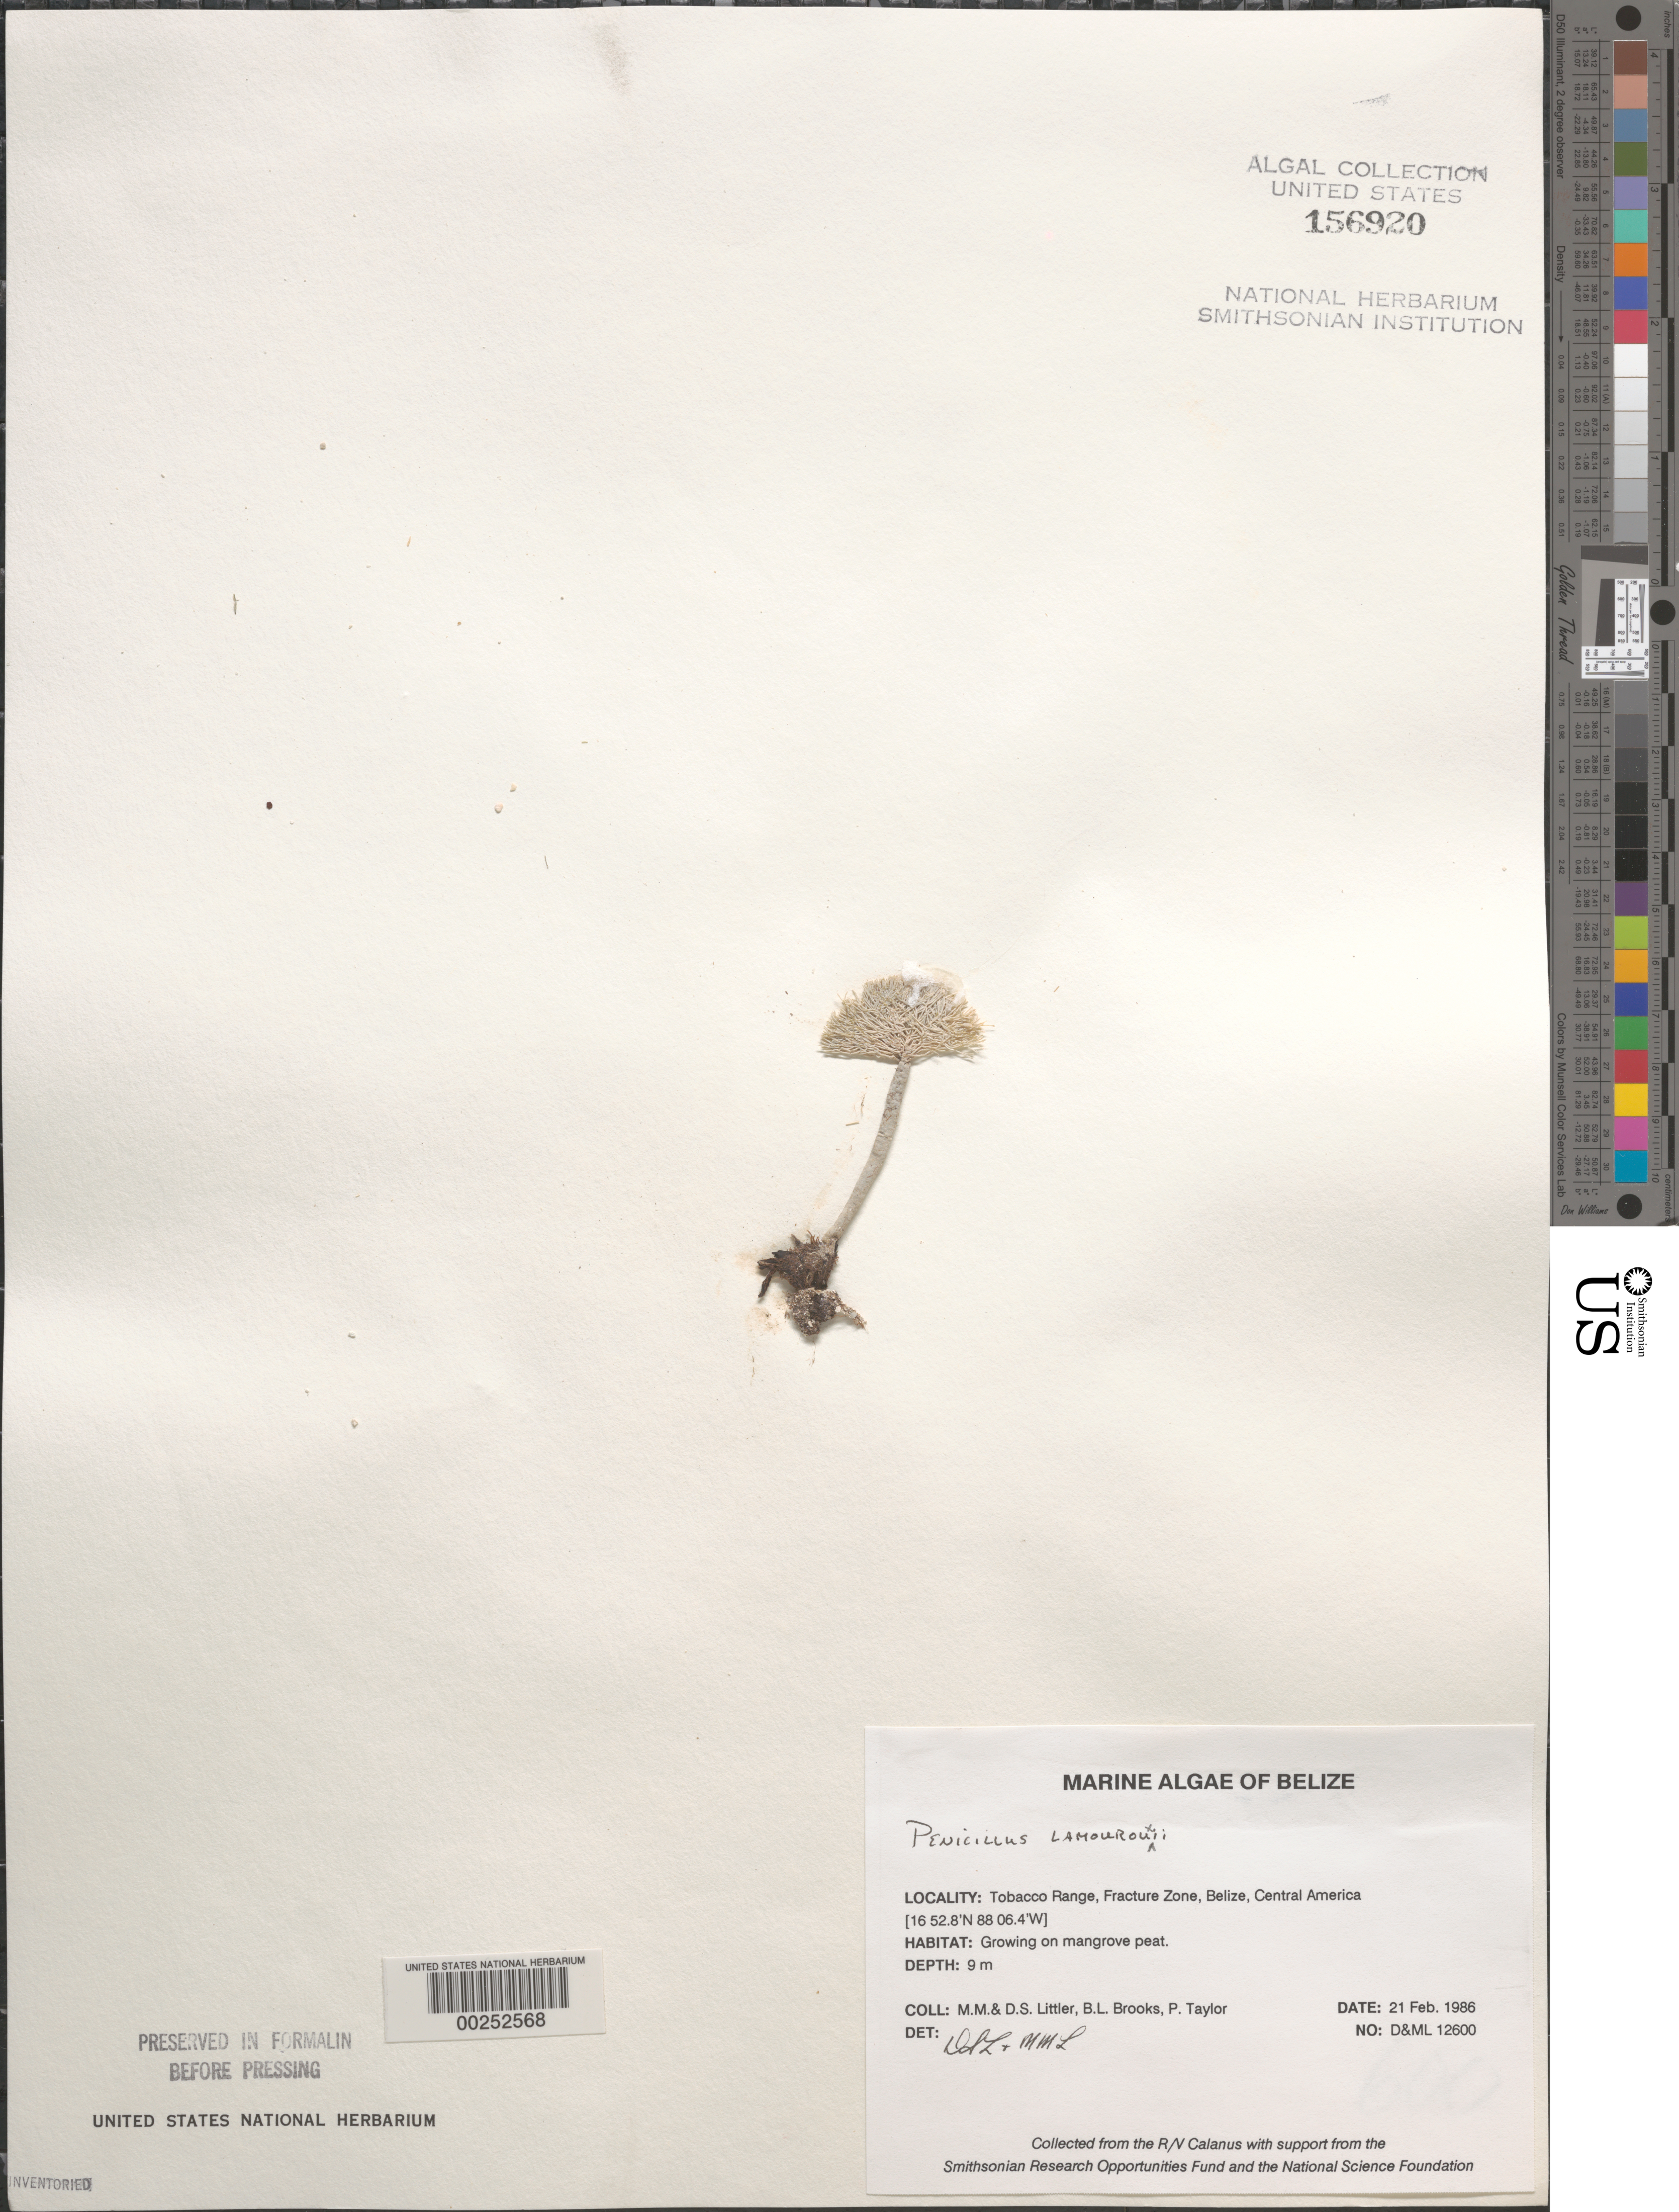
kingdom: Plantae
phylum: Chlorophyta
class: Ulvophyceae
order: Bryopsidales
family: Udoteaceae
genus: Penicillus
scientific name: Penicillus lamourouxii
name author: Decne.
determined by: Littler, D. S.; Littler, M. M.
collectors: M. M. Littler, D. S. Littler & B. Brooks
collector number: D&ML 12600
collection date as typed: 21 Feb 1986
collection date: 1986-02-21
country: Belize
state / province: Stann Creek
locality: Tobacco Range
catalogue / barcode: US 156920